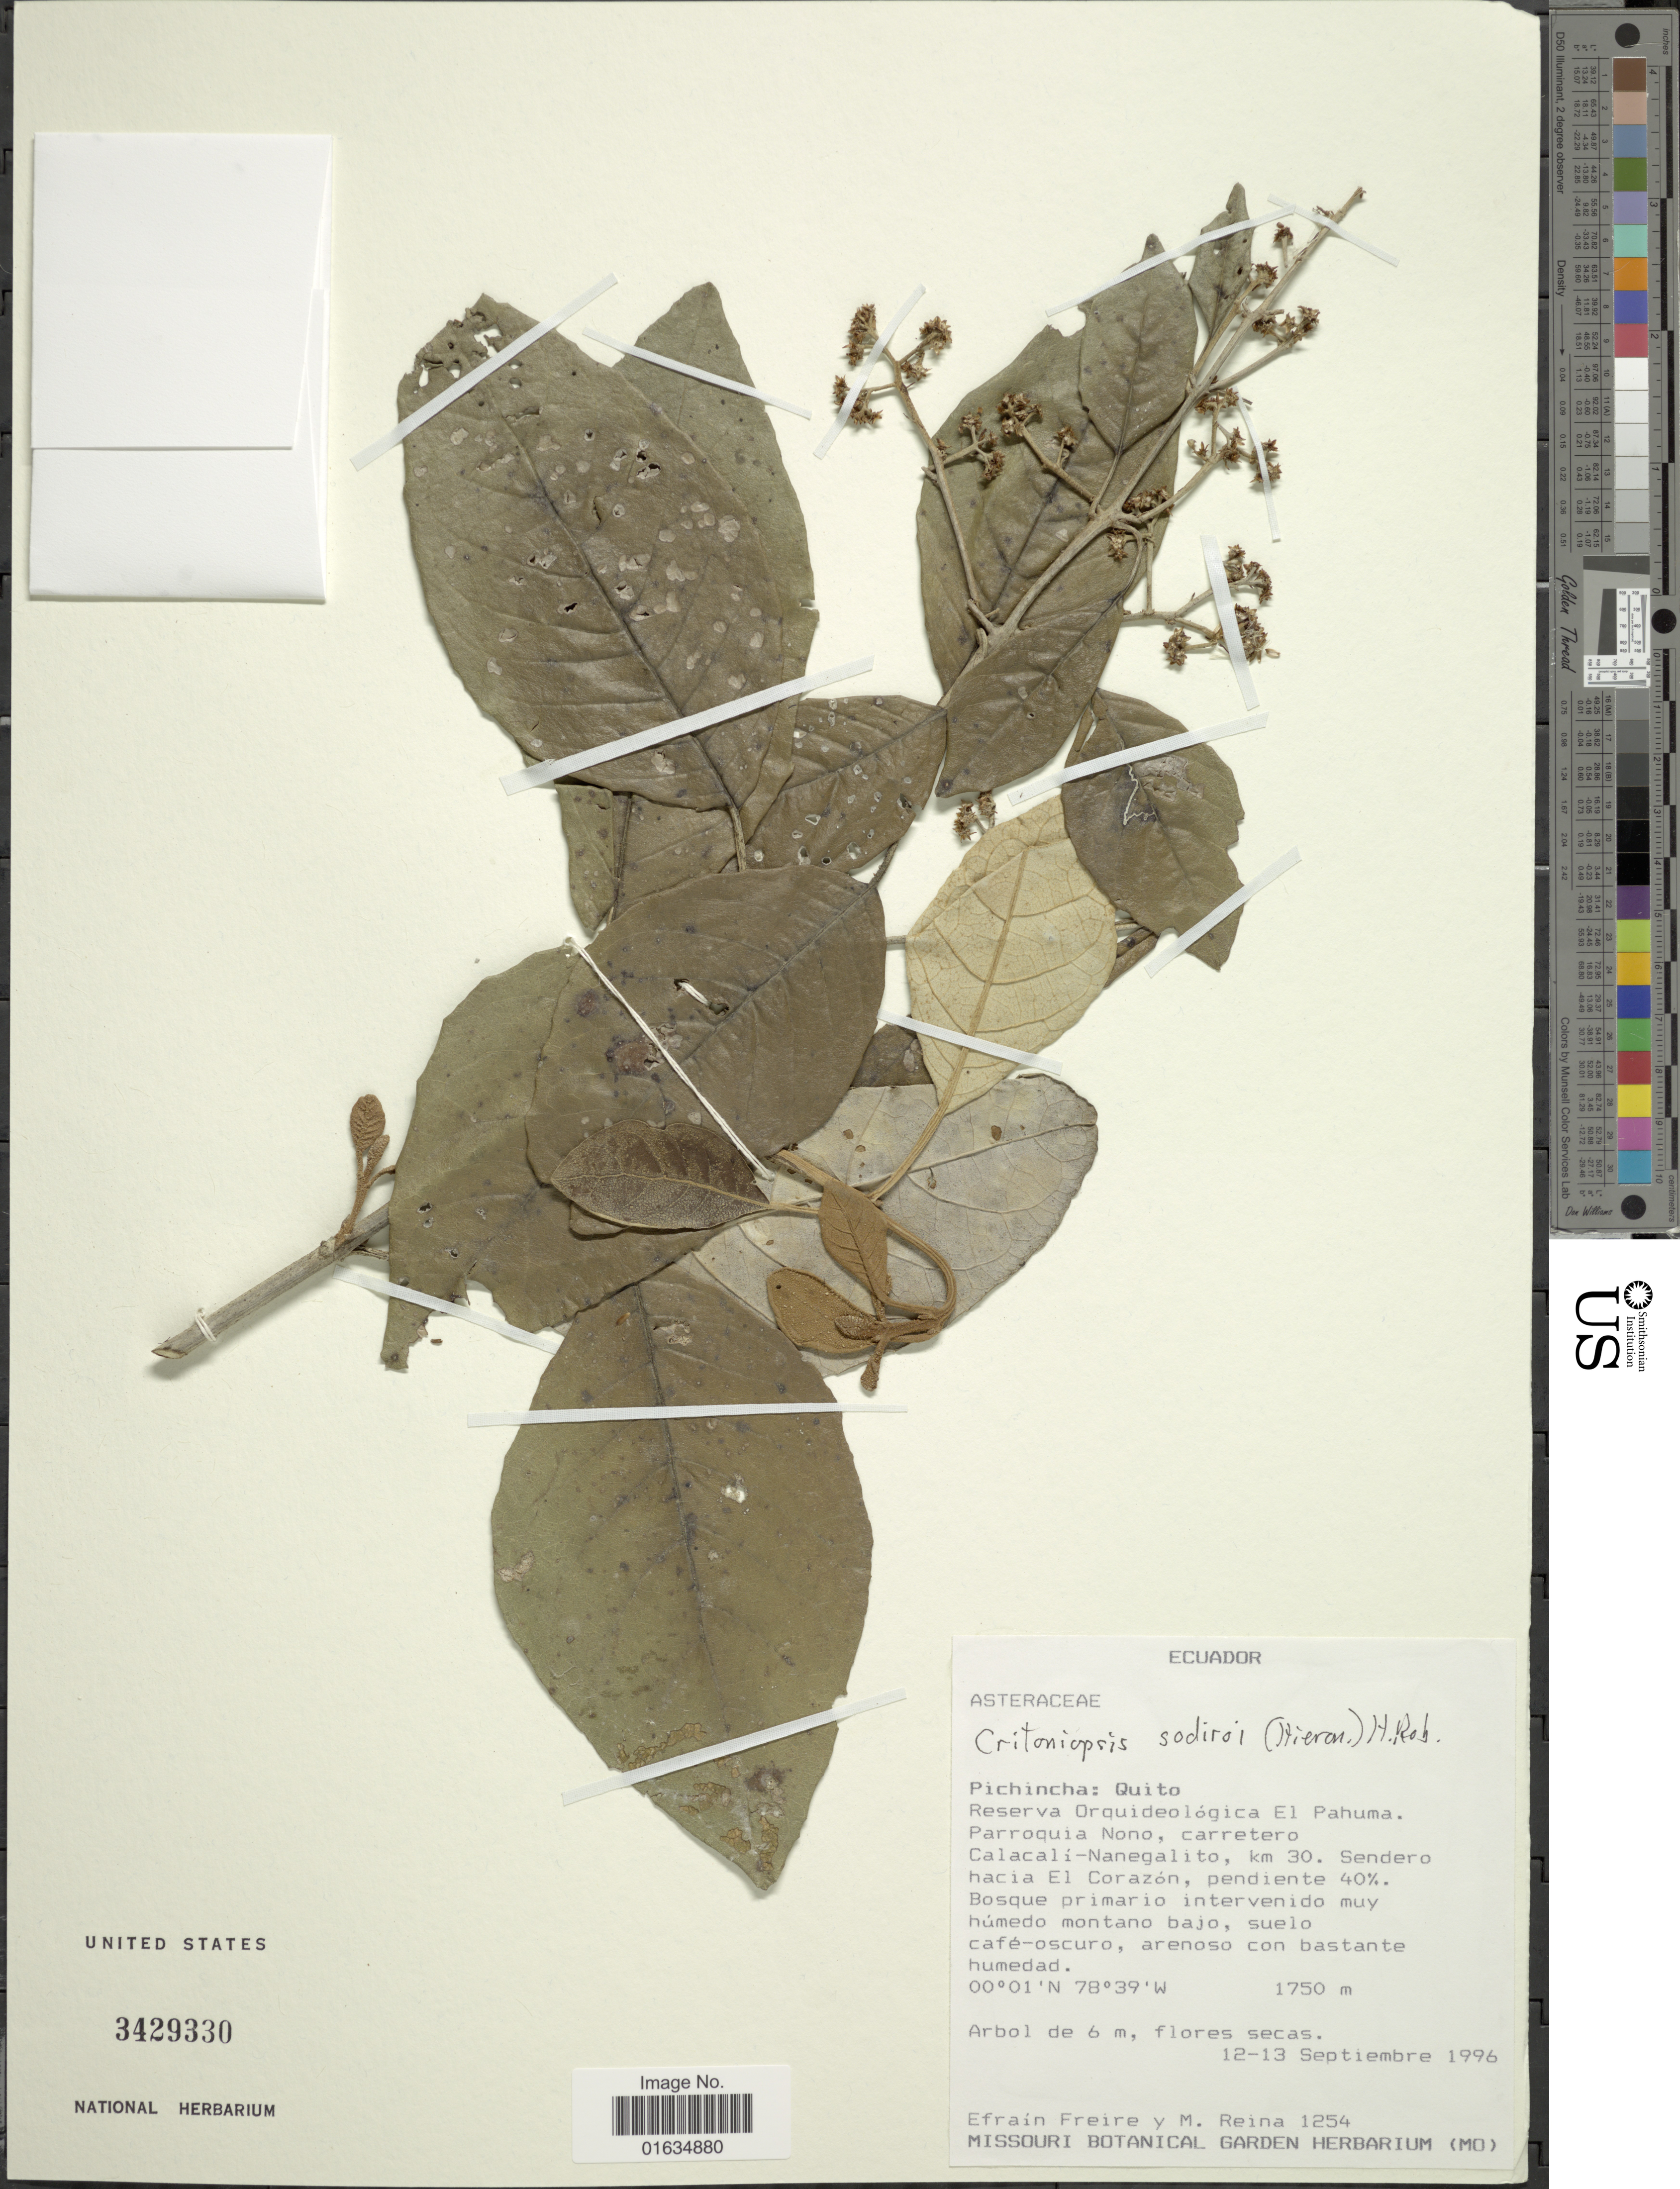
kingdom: Plantae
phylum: Tracheophyta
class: Magnoliopsida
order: Asterales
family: Asteraceae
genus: Critoniopsis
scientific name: Critoniopsis sodiroi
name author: (Hieron. ex Sodiro) H. Rob.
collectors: E. Freire & M. Reina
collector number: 1254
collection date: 1996-09-12/1996-09-13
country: Ecuador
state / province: Pichincha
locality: Quito, Reserva Orquideologica El Pahuma, Parroquia Nono, carretero Calacali-Nanegalito, km 30, sendero hacia El Corazon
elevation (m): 1750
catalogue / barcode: US 3429330